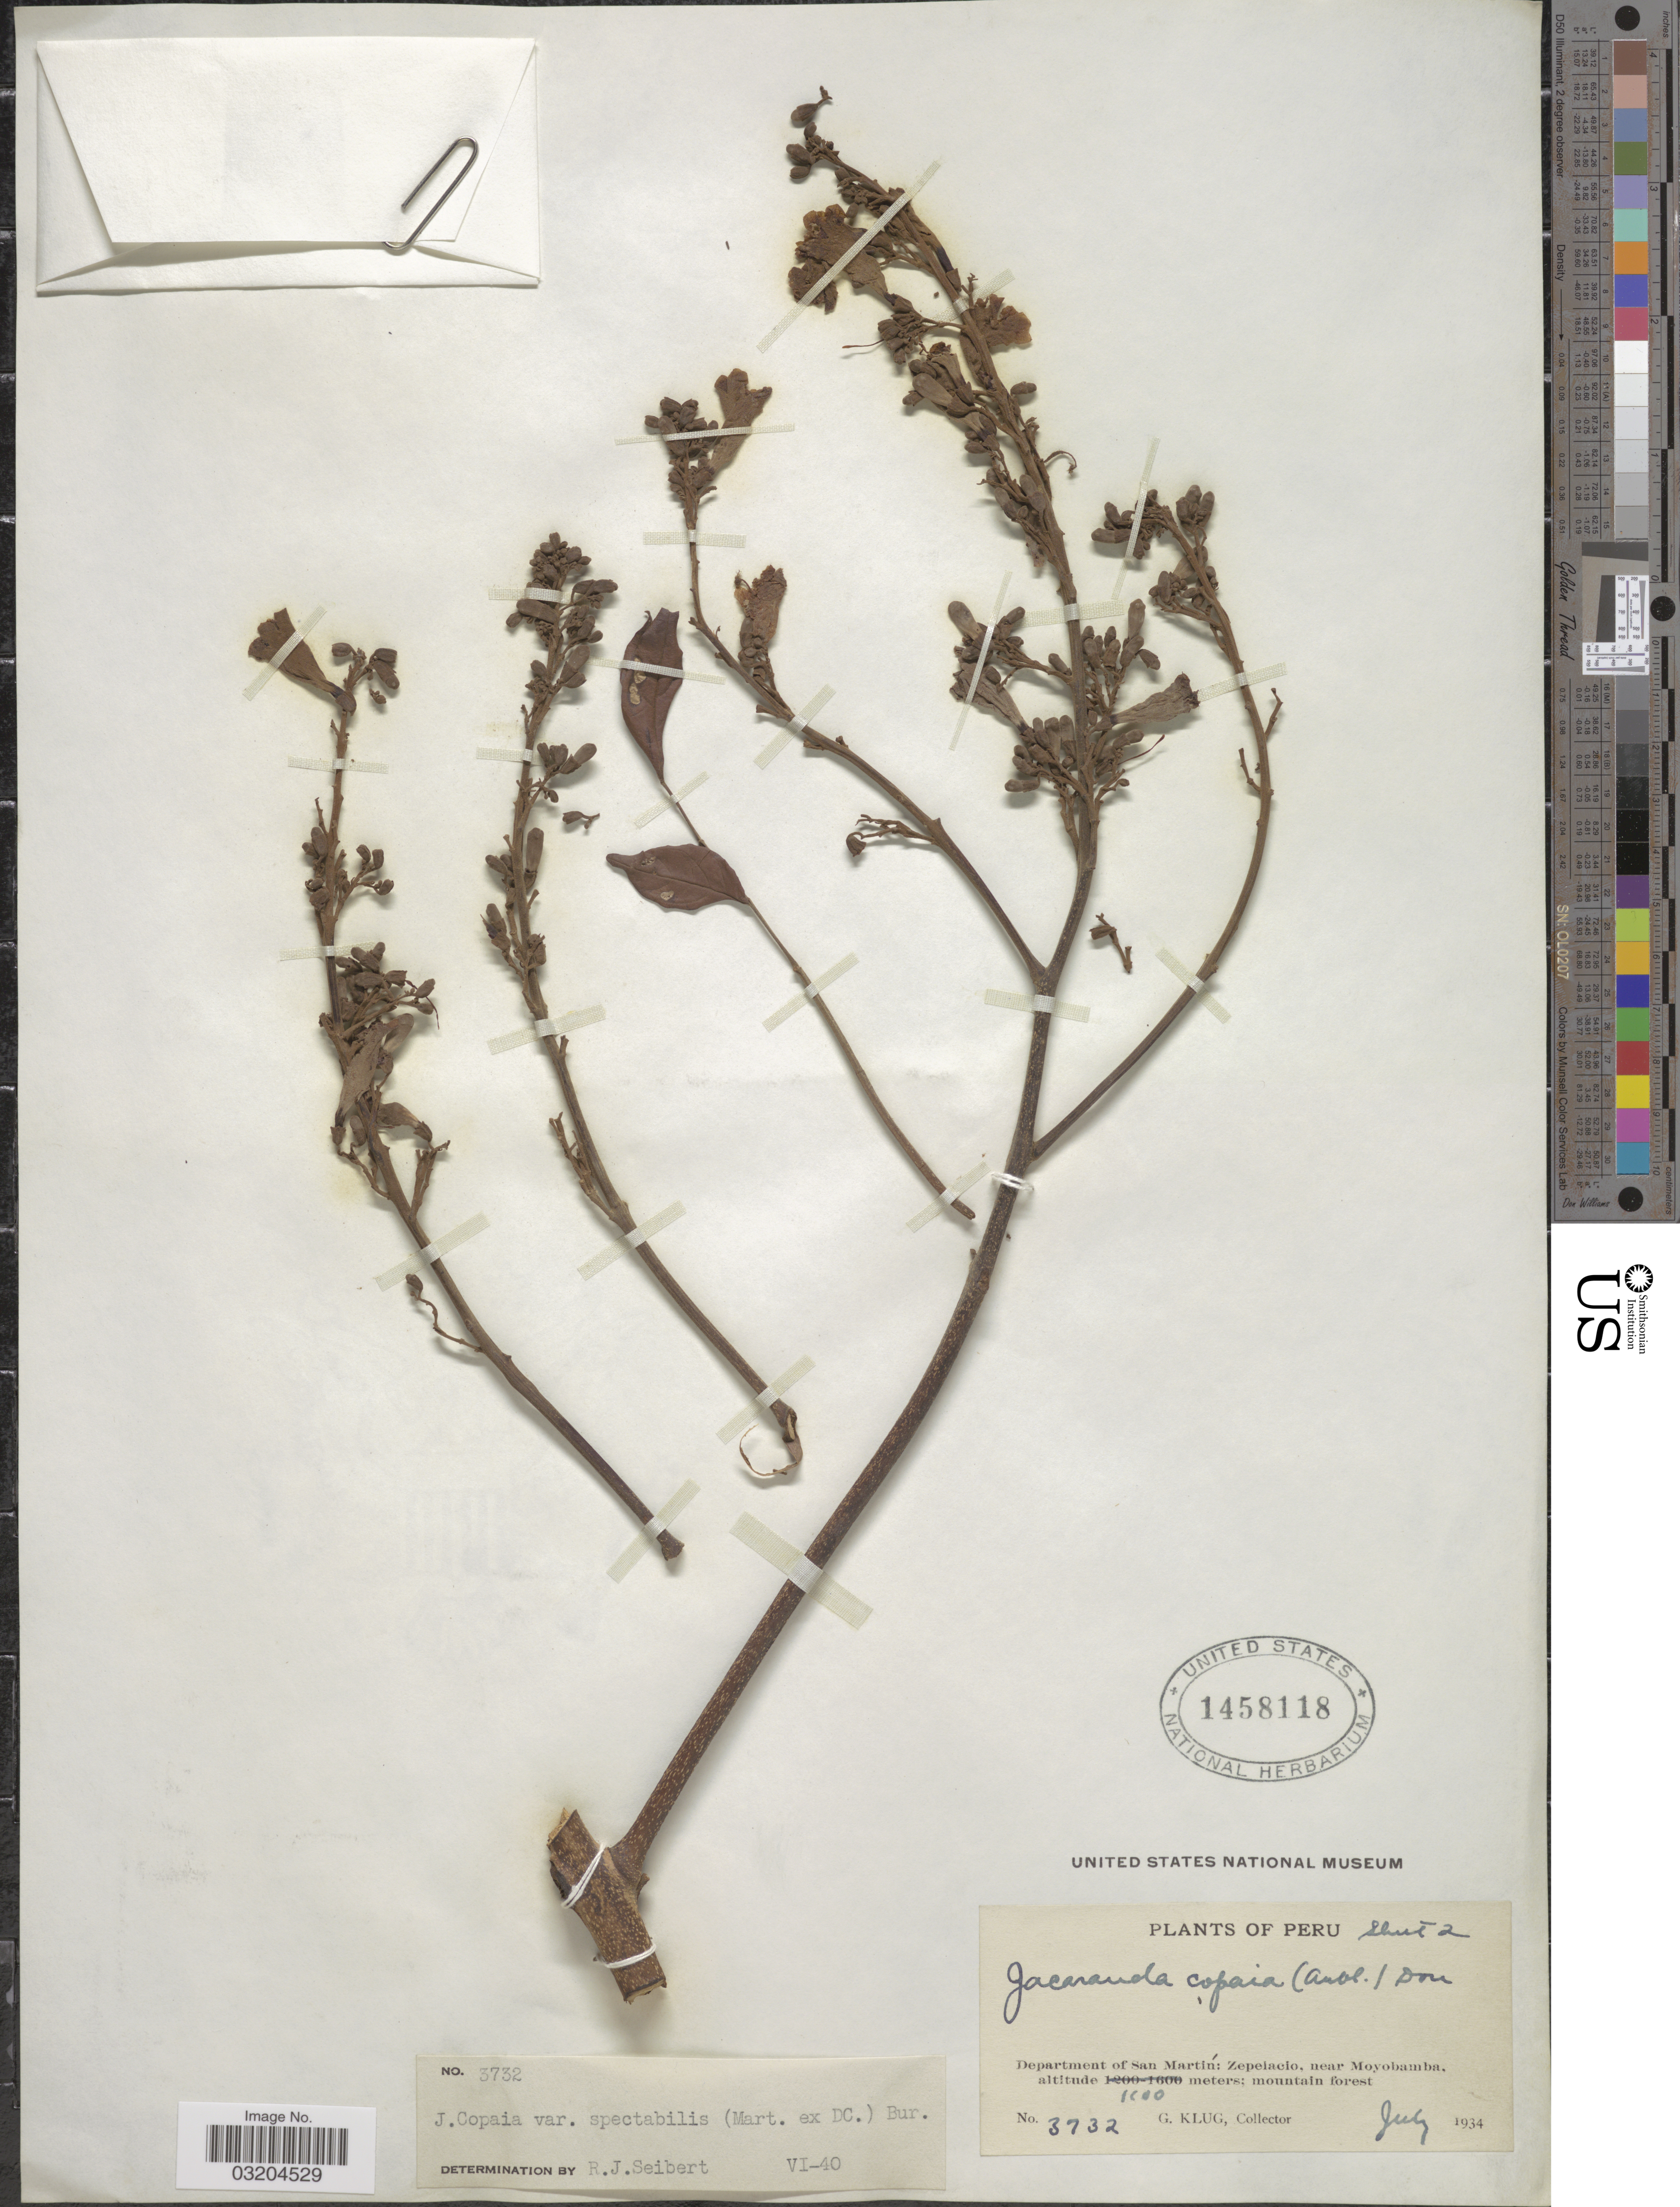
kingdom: Plantae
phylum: Tracheophyta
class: Magnoliopsida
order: Lamiales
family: Bignoniaceae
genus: Jacaranda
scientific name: Jacaranda copaia subsp. spectabilis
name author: (Mart. ex DC.) A.H. Gentry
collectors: G. Klug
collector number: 3732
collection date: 1934-07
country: Peru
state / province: San Martín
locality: Departamento San Martín: Zepelacio, near Moyobamba.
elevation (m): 1100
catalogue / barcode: US 1458118